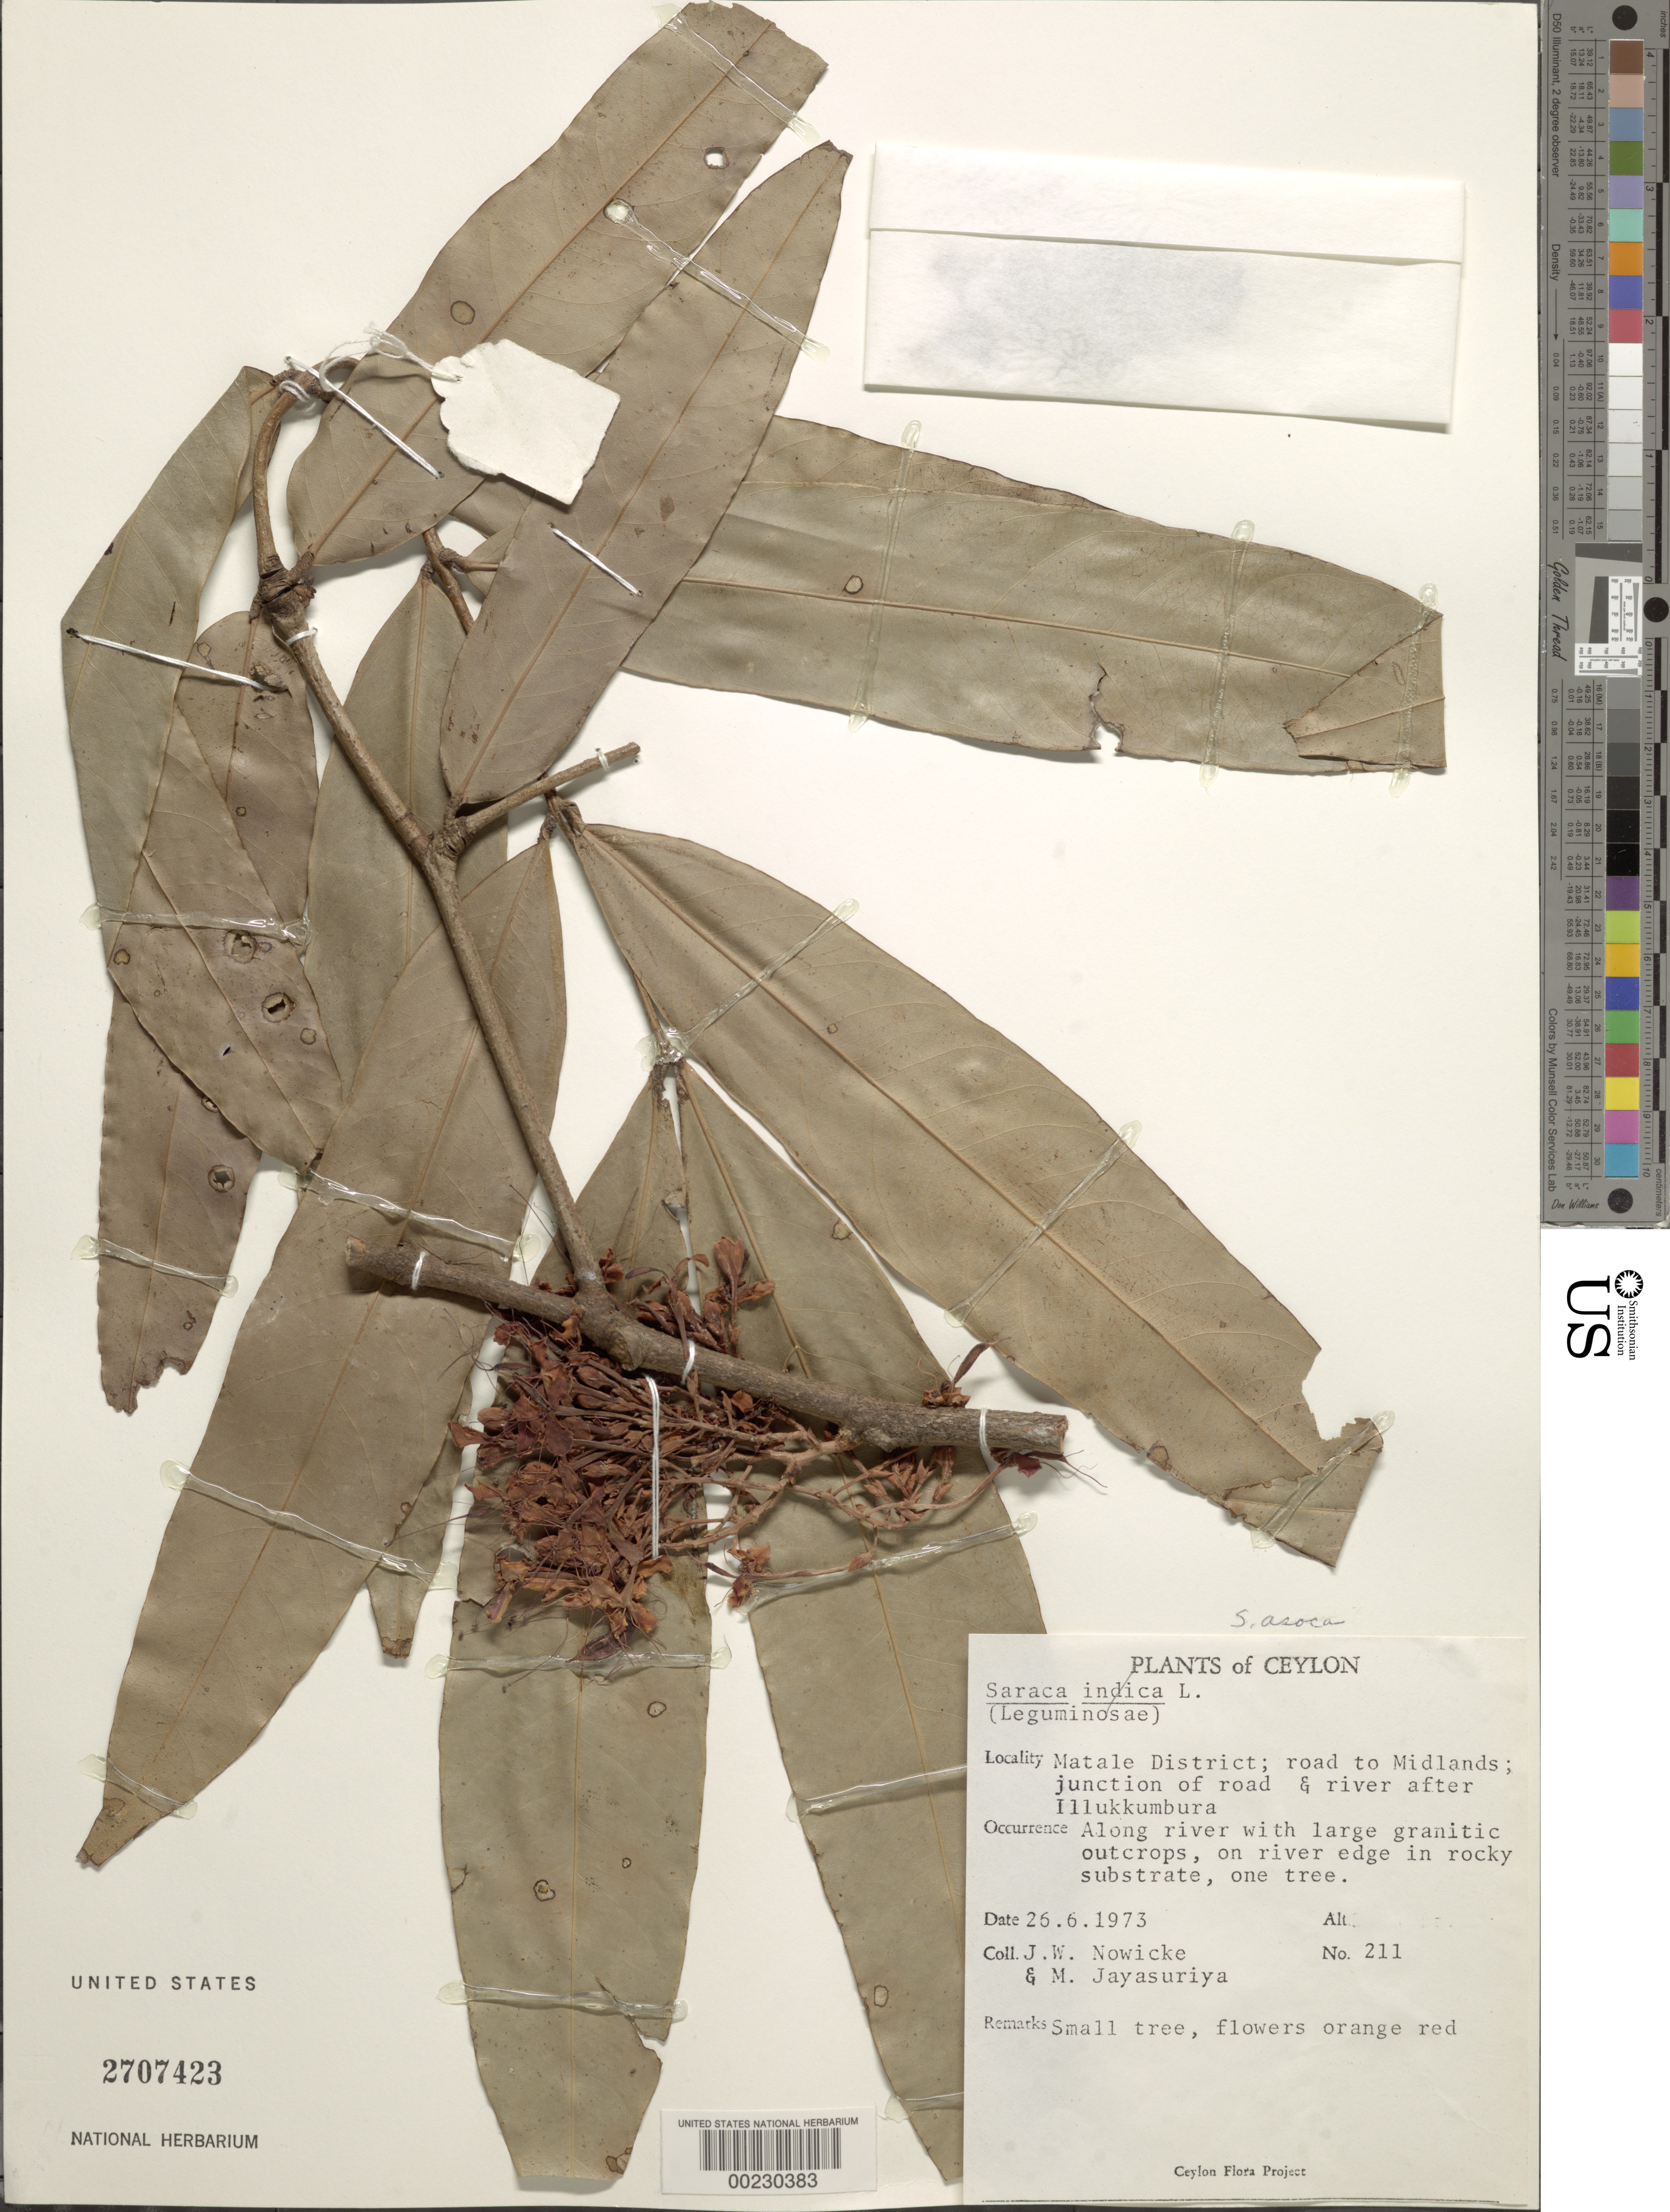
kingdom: Plantae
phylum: Tracheophyta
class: Magnoliopsida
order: Fabales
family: Fabaceae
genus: Saraca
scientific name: Saraca asoca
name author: (Roxb.) Willd.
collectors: J. W. Nowicke & A. H. Jayasuriya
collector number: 211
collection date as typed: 26 Jun 1973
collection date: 1973-06-26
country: Sri Lanka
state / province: Central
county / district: Matale Dist.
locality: Road to midlands; junction of road and river after illukkumbura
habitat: Along river w/lg granitic outcrops, on river edge in rocky substrate, 1tree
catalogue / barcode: US 2707423